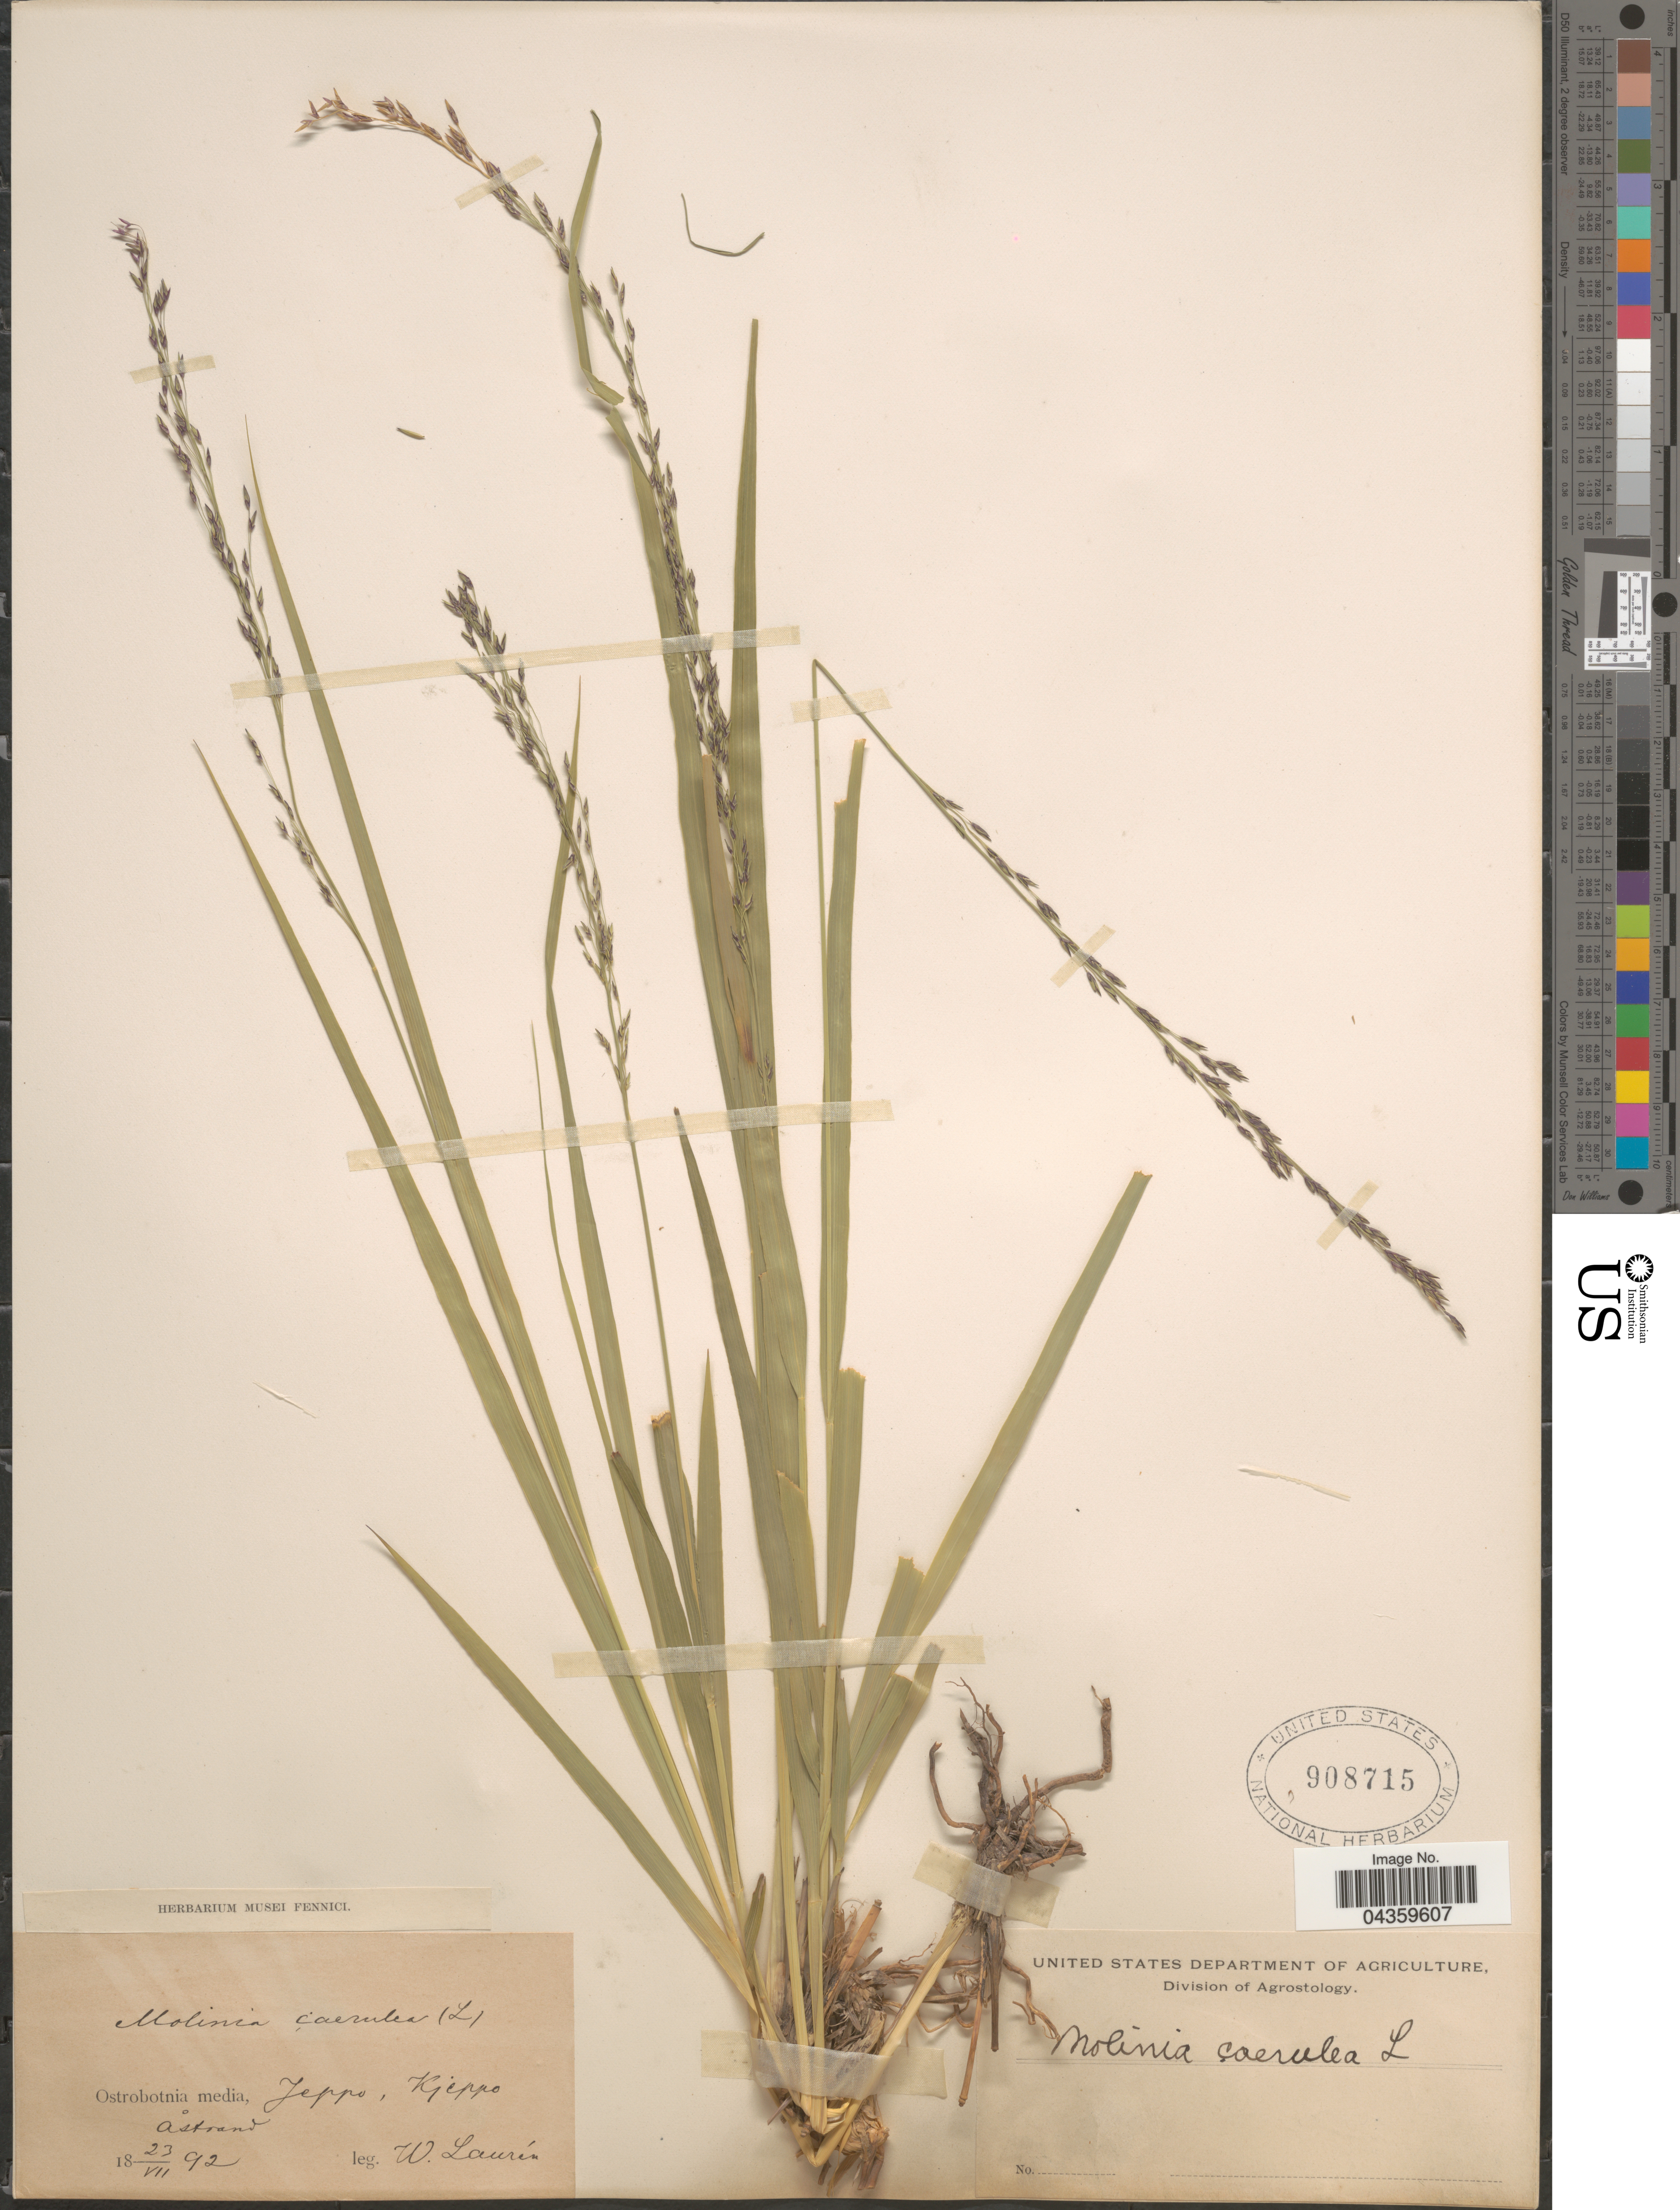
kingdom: Plantae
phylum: Tracheophyta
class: Liliopsida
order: Poales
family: Poaceae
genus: Molinia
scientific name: Molinia caerulea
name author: (L.) Moench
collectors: W. Lauren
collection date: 1892-07-23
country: Finland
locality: Ostrobotnia media, Jeppo, Kjeppo åstrand.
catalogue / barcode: US 908715